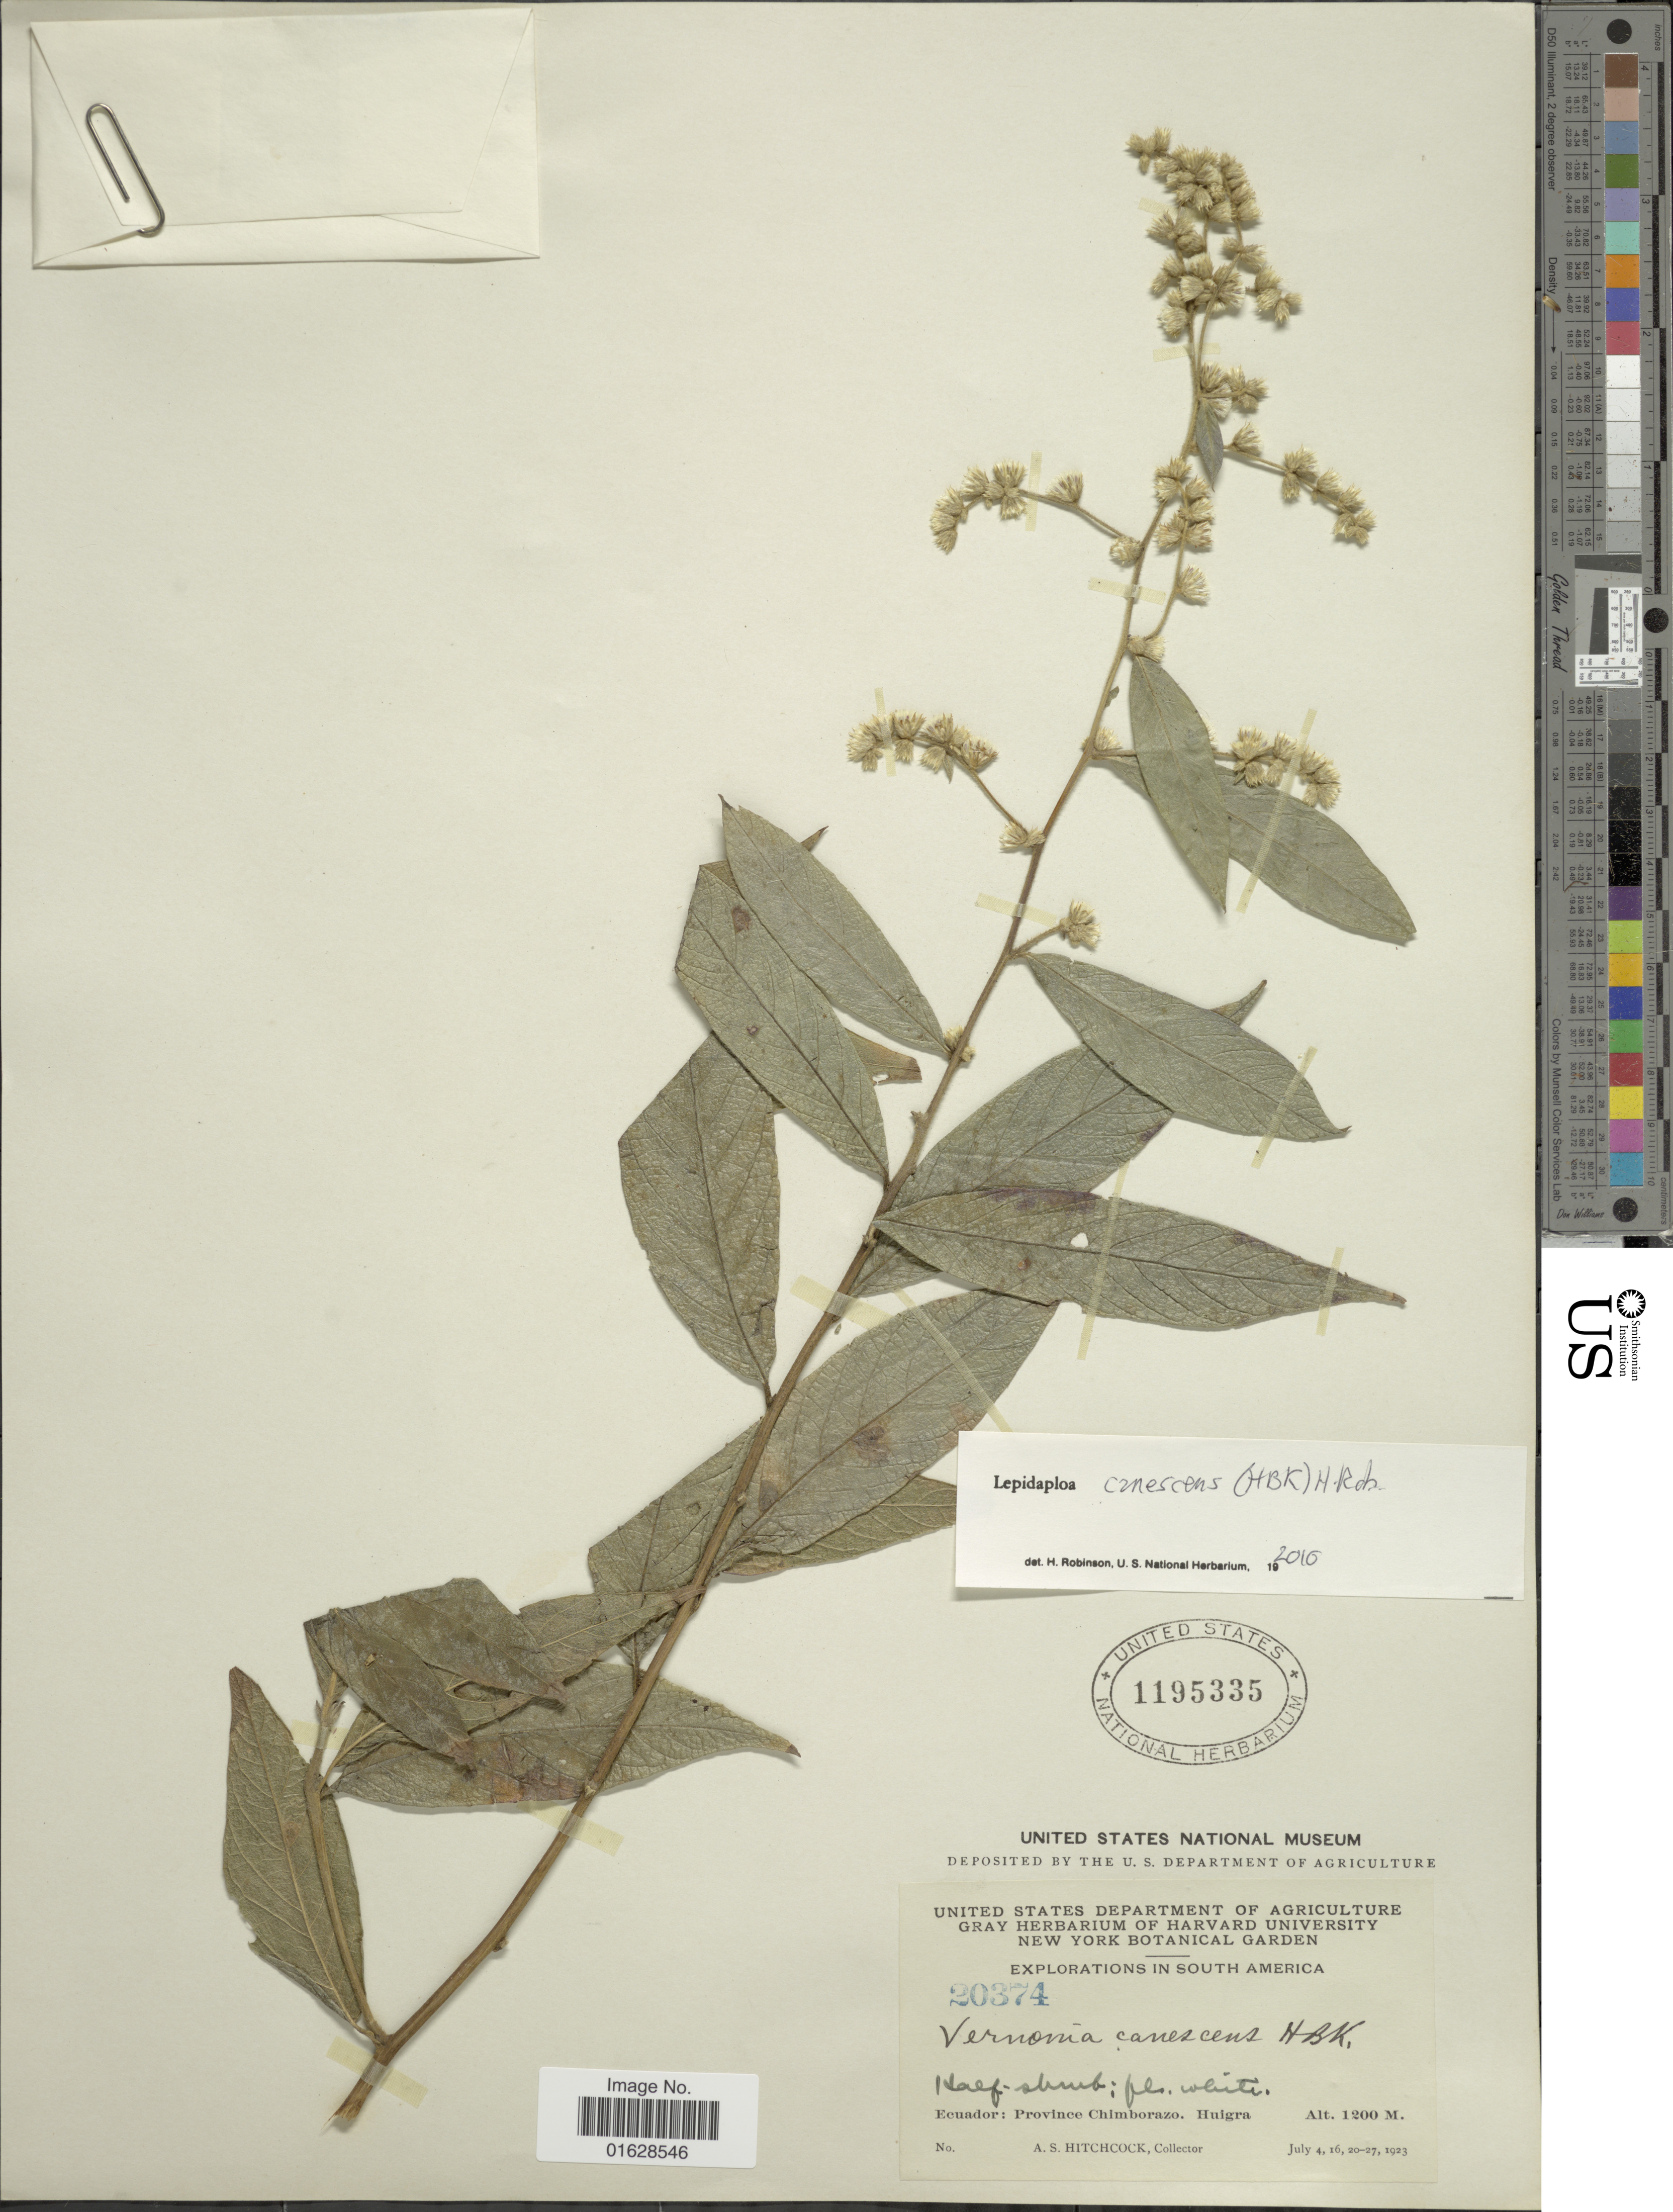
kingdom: Plantae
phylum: Tracheophyta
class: Magnoliopsida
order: Asterales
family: Asteraceae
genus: Lepidaploa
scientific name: Lepidaploa canescens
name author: (Kunth) H. Rob.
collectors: A. S. Hitchcock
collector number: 20374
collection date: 1923-07-04/1923-07-27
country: Ecuador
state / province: Chimborazo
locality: South America. Ecuador: Province Chimborazo. Huigra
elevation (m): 1200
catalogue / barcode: US 1195335